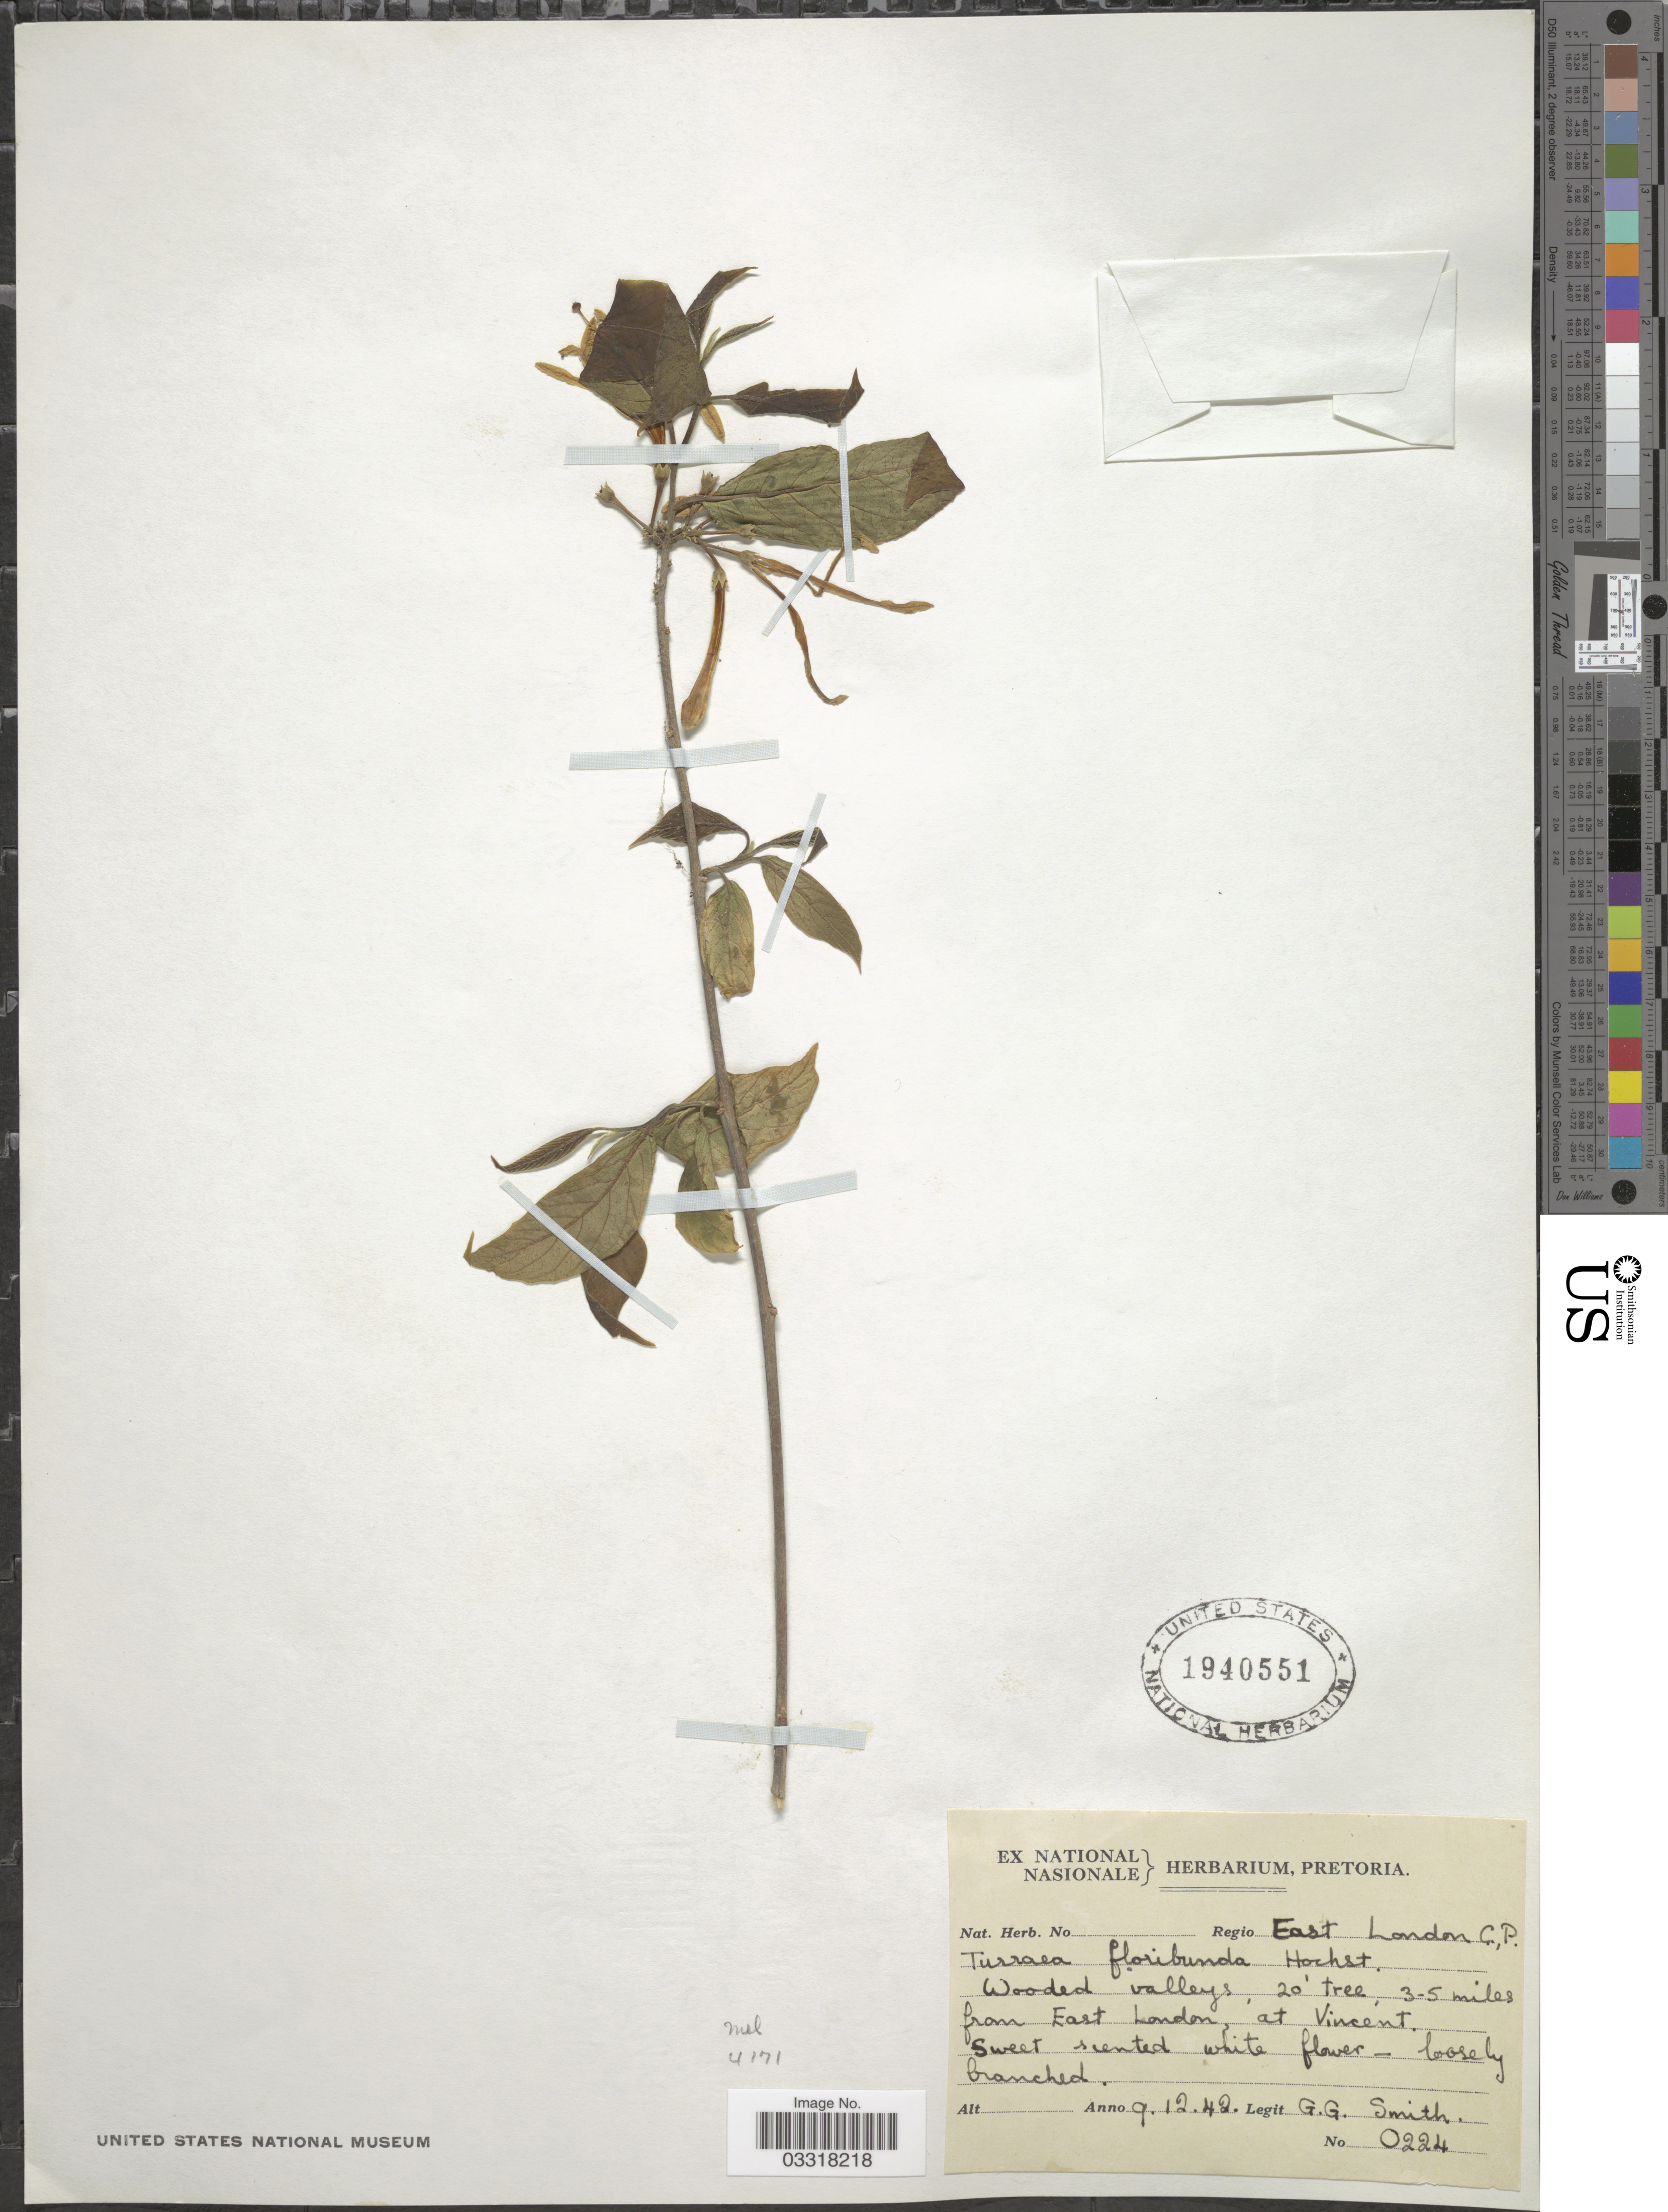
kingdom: Plantae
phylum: Tracheophyta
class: Magnoliopsida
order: Sapindales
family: Meliaceae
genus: Turraea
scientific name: Turraea floribunda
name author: Hochst.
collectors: G. G. Smith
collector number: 0224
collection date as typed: Transcribed d/m/y: 9/12/42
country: South Africa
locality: Regio East London, C.P. 3-5 miles from East London, at Vincent.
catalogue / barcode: US 1940551